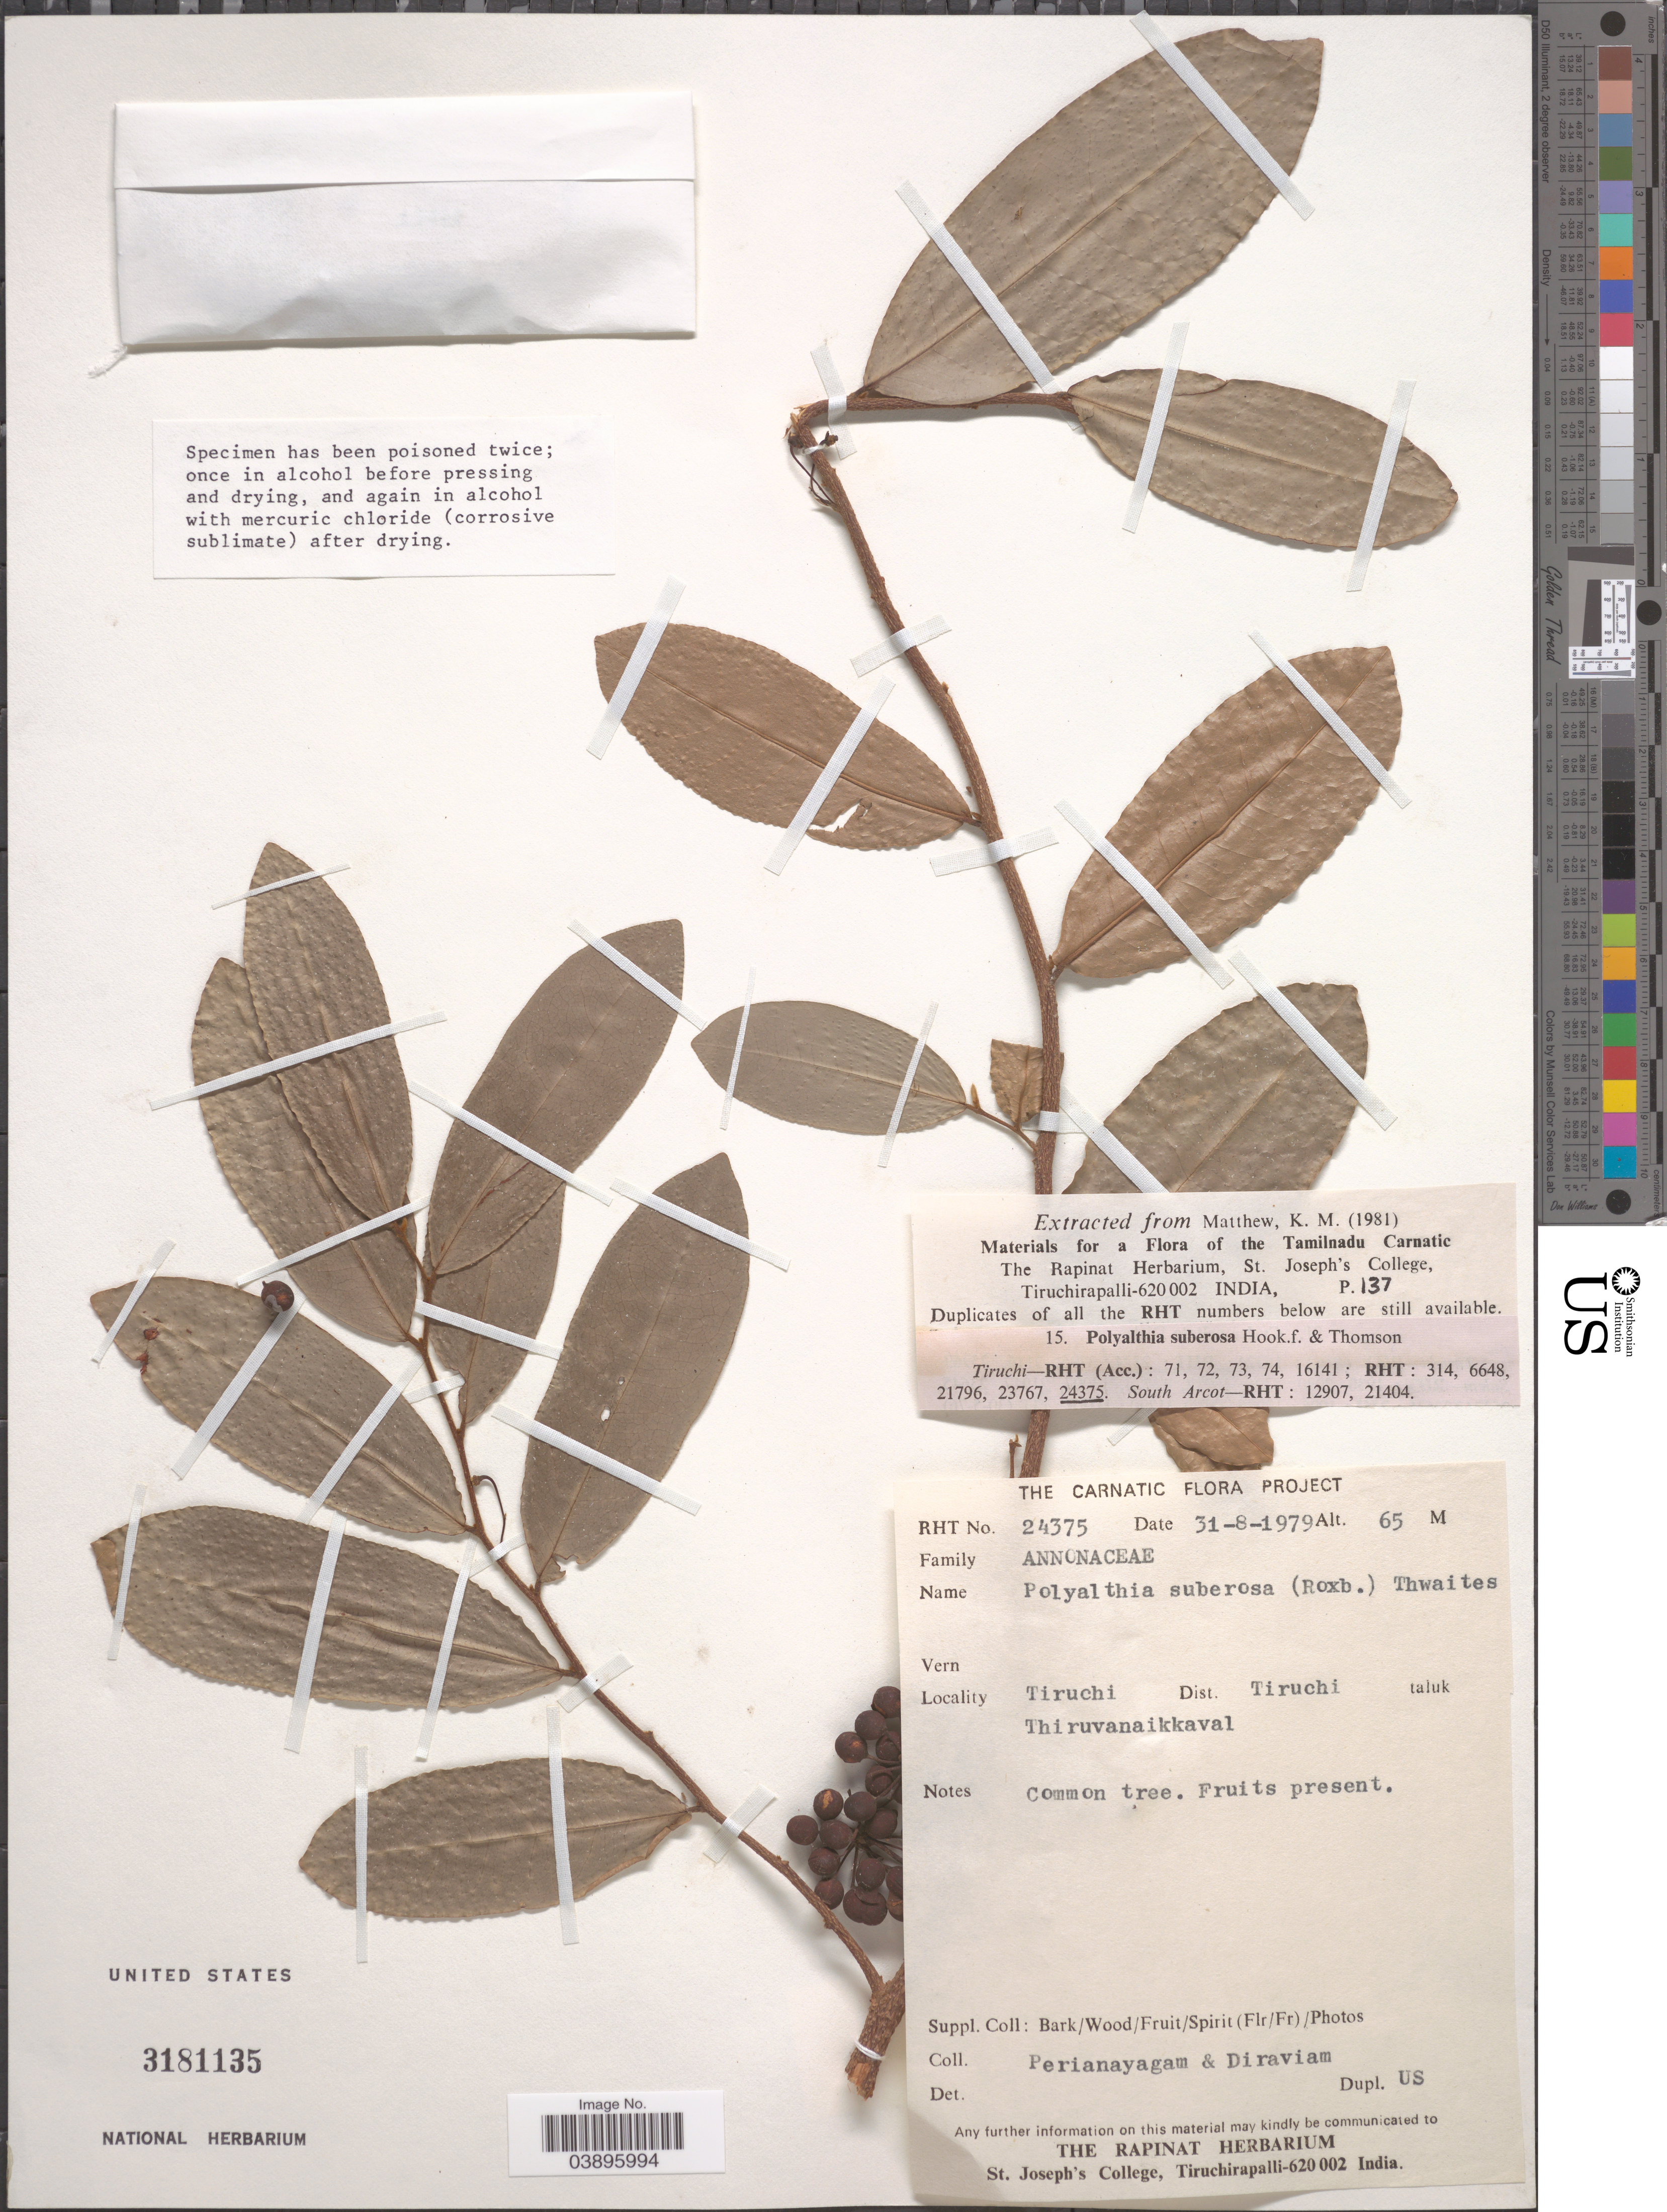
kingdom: Plantae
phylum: Tracheophyta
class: Magnoliopsida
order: Magnoliales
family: Annonaceae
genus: Polyalthia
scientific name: Polyalthia suberosa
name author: (Roxb.) Thwaites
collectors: Perianayagam & -. Diraviam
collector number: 24375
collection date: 1979-08-31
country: India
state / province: Tamil Nadu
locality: Tiruchi Dist. Tiruchi taluk. Thiruvanaikkaval.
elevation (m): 65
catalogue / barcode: US 3181135